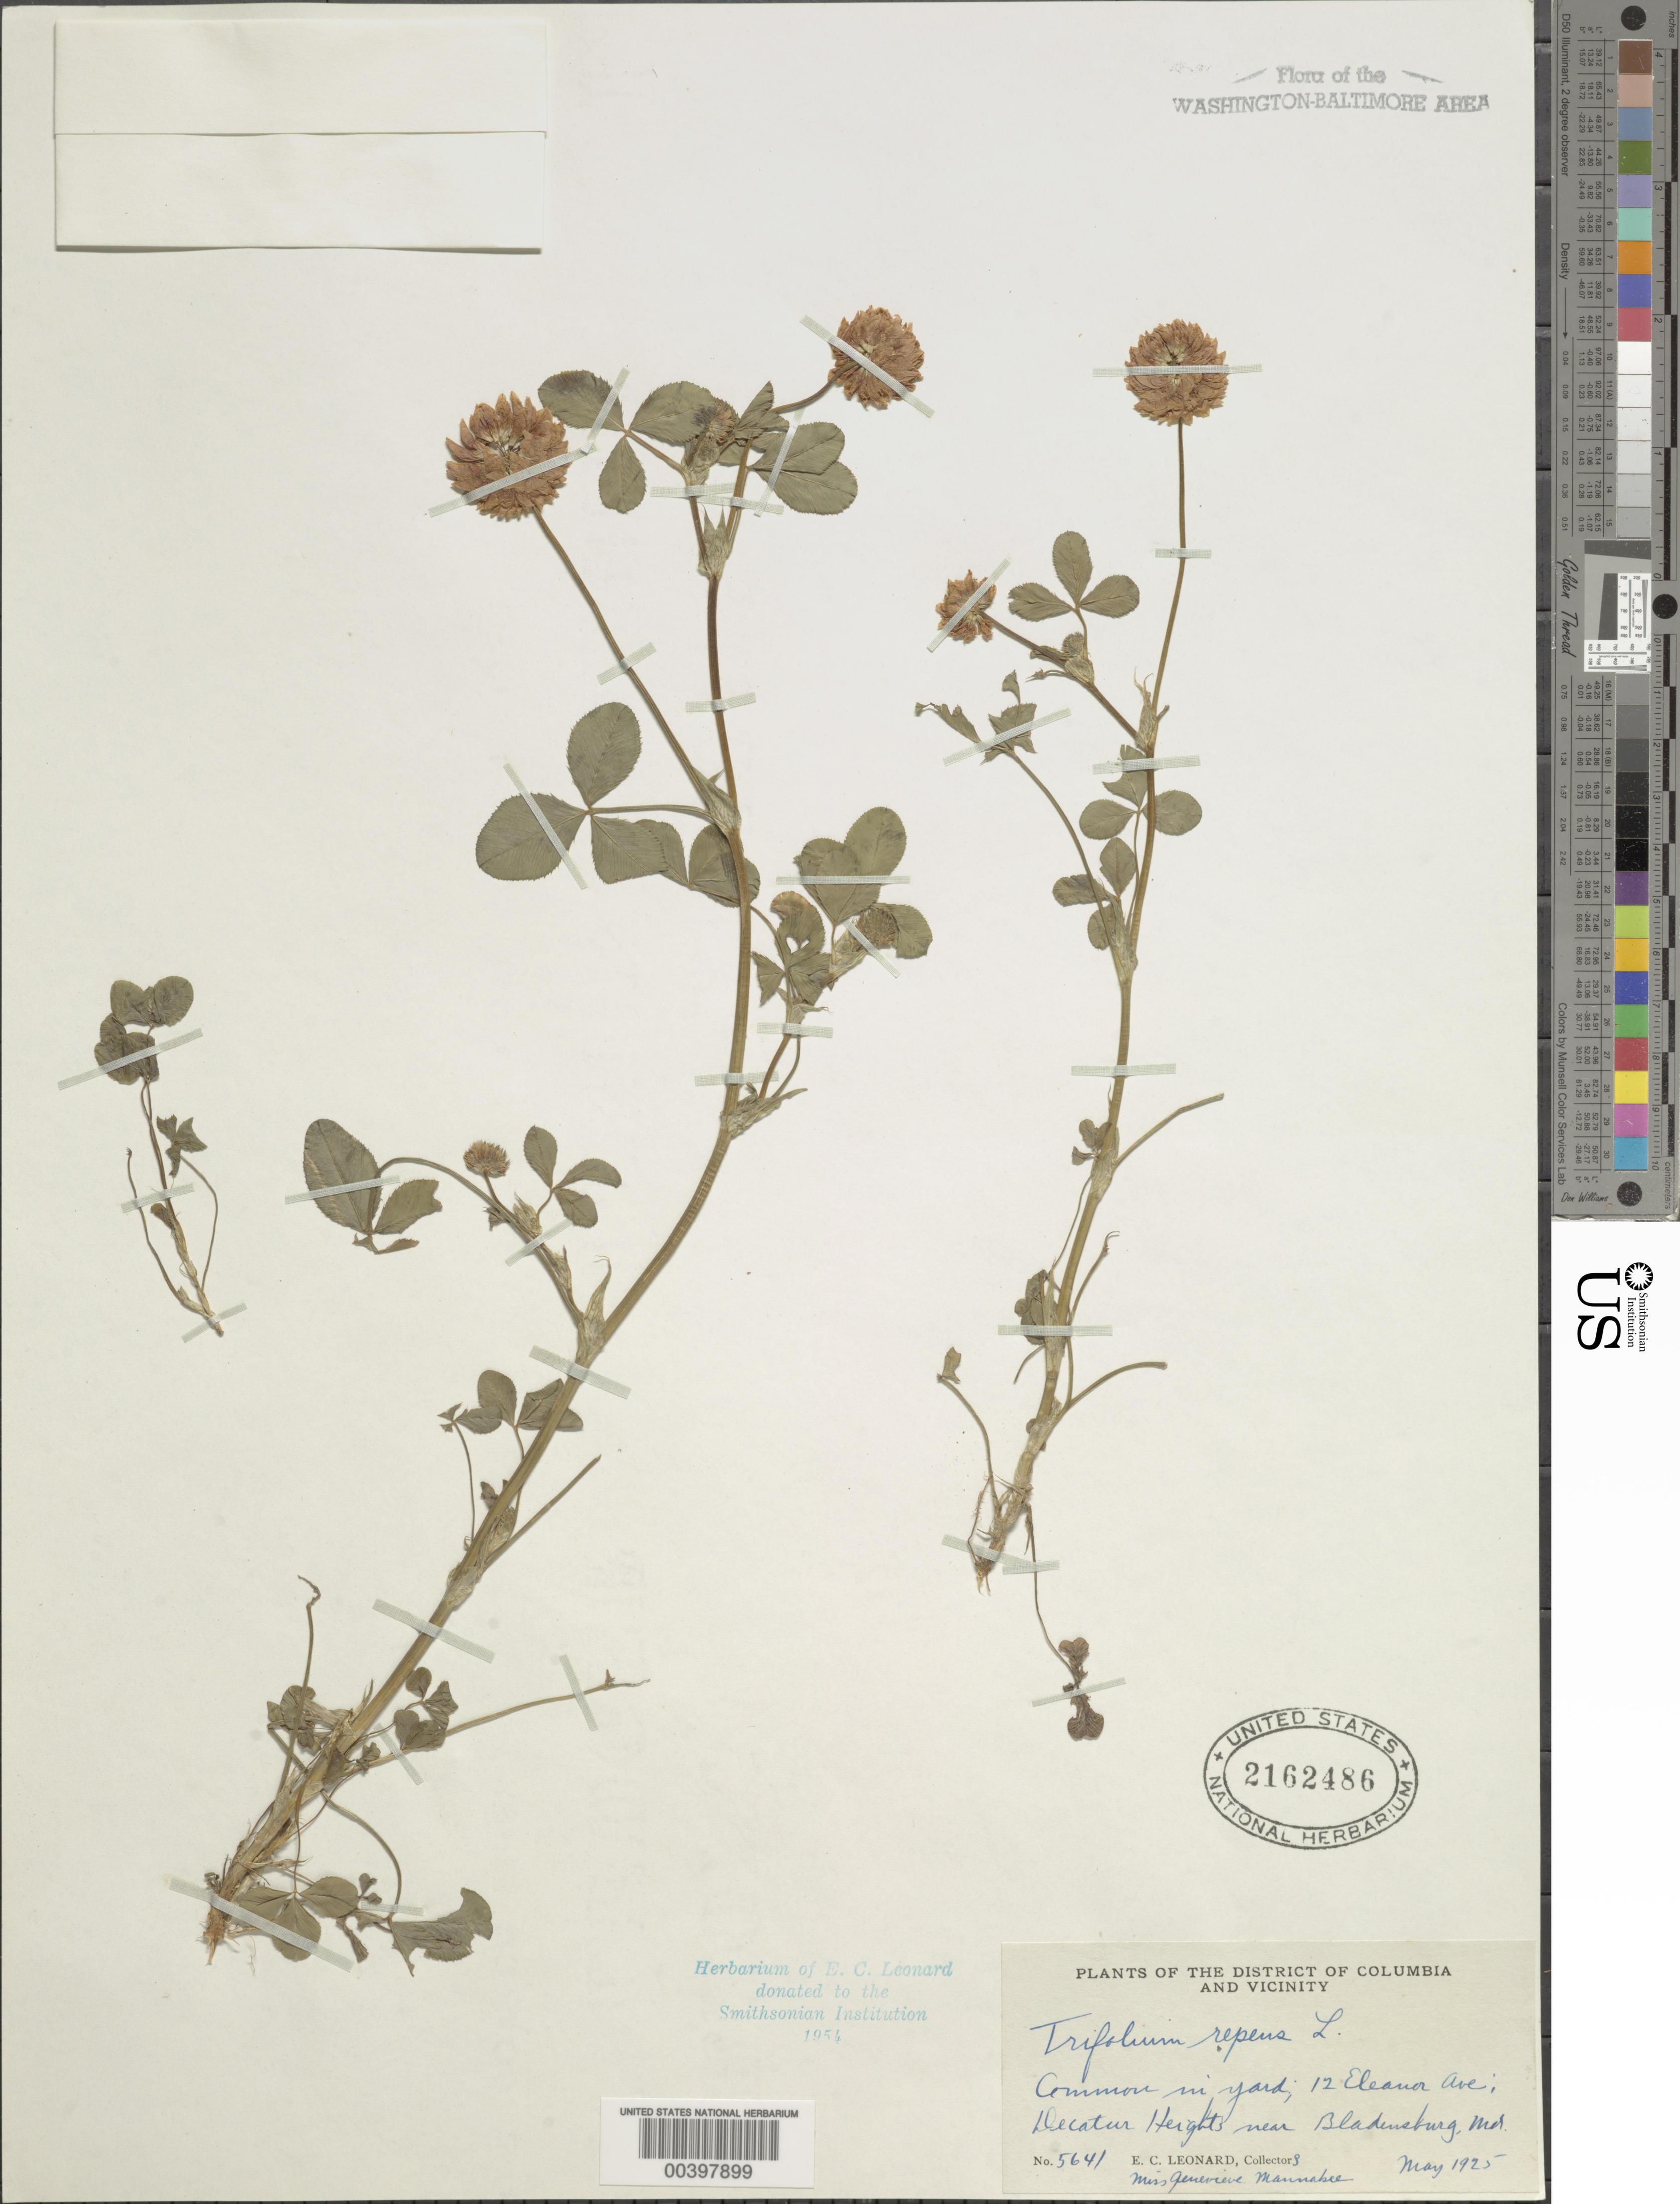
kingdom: Plantae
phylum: Tracheophyta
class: Magnoliopsida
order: Fabales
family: Fabaceae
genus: Trifolium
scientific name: Trifolium repens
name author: L.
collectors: E. C. Leonard & G. Mannahee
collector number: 5641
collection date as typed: May 1925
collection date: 1925-05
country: United States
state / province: Maryland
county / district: Prince George's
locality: Decatur Heights, Bladensburg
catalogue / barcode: US 2162486